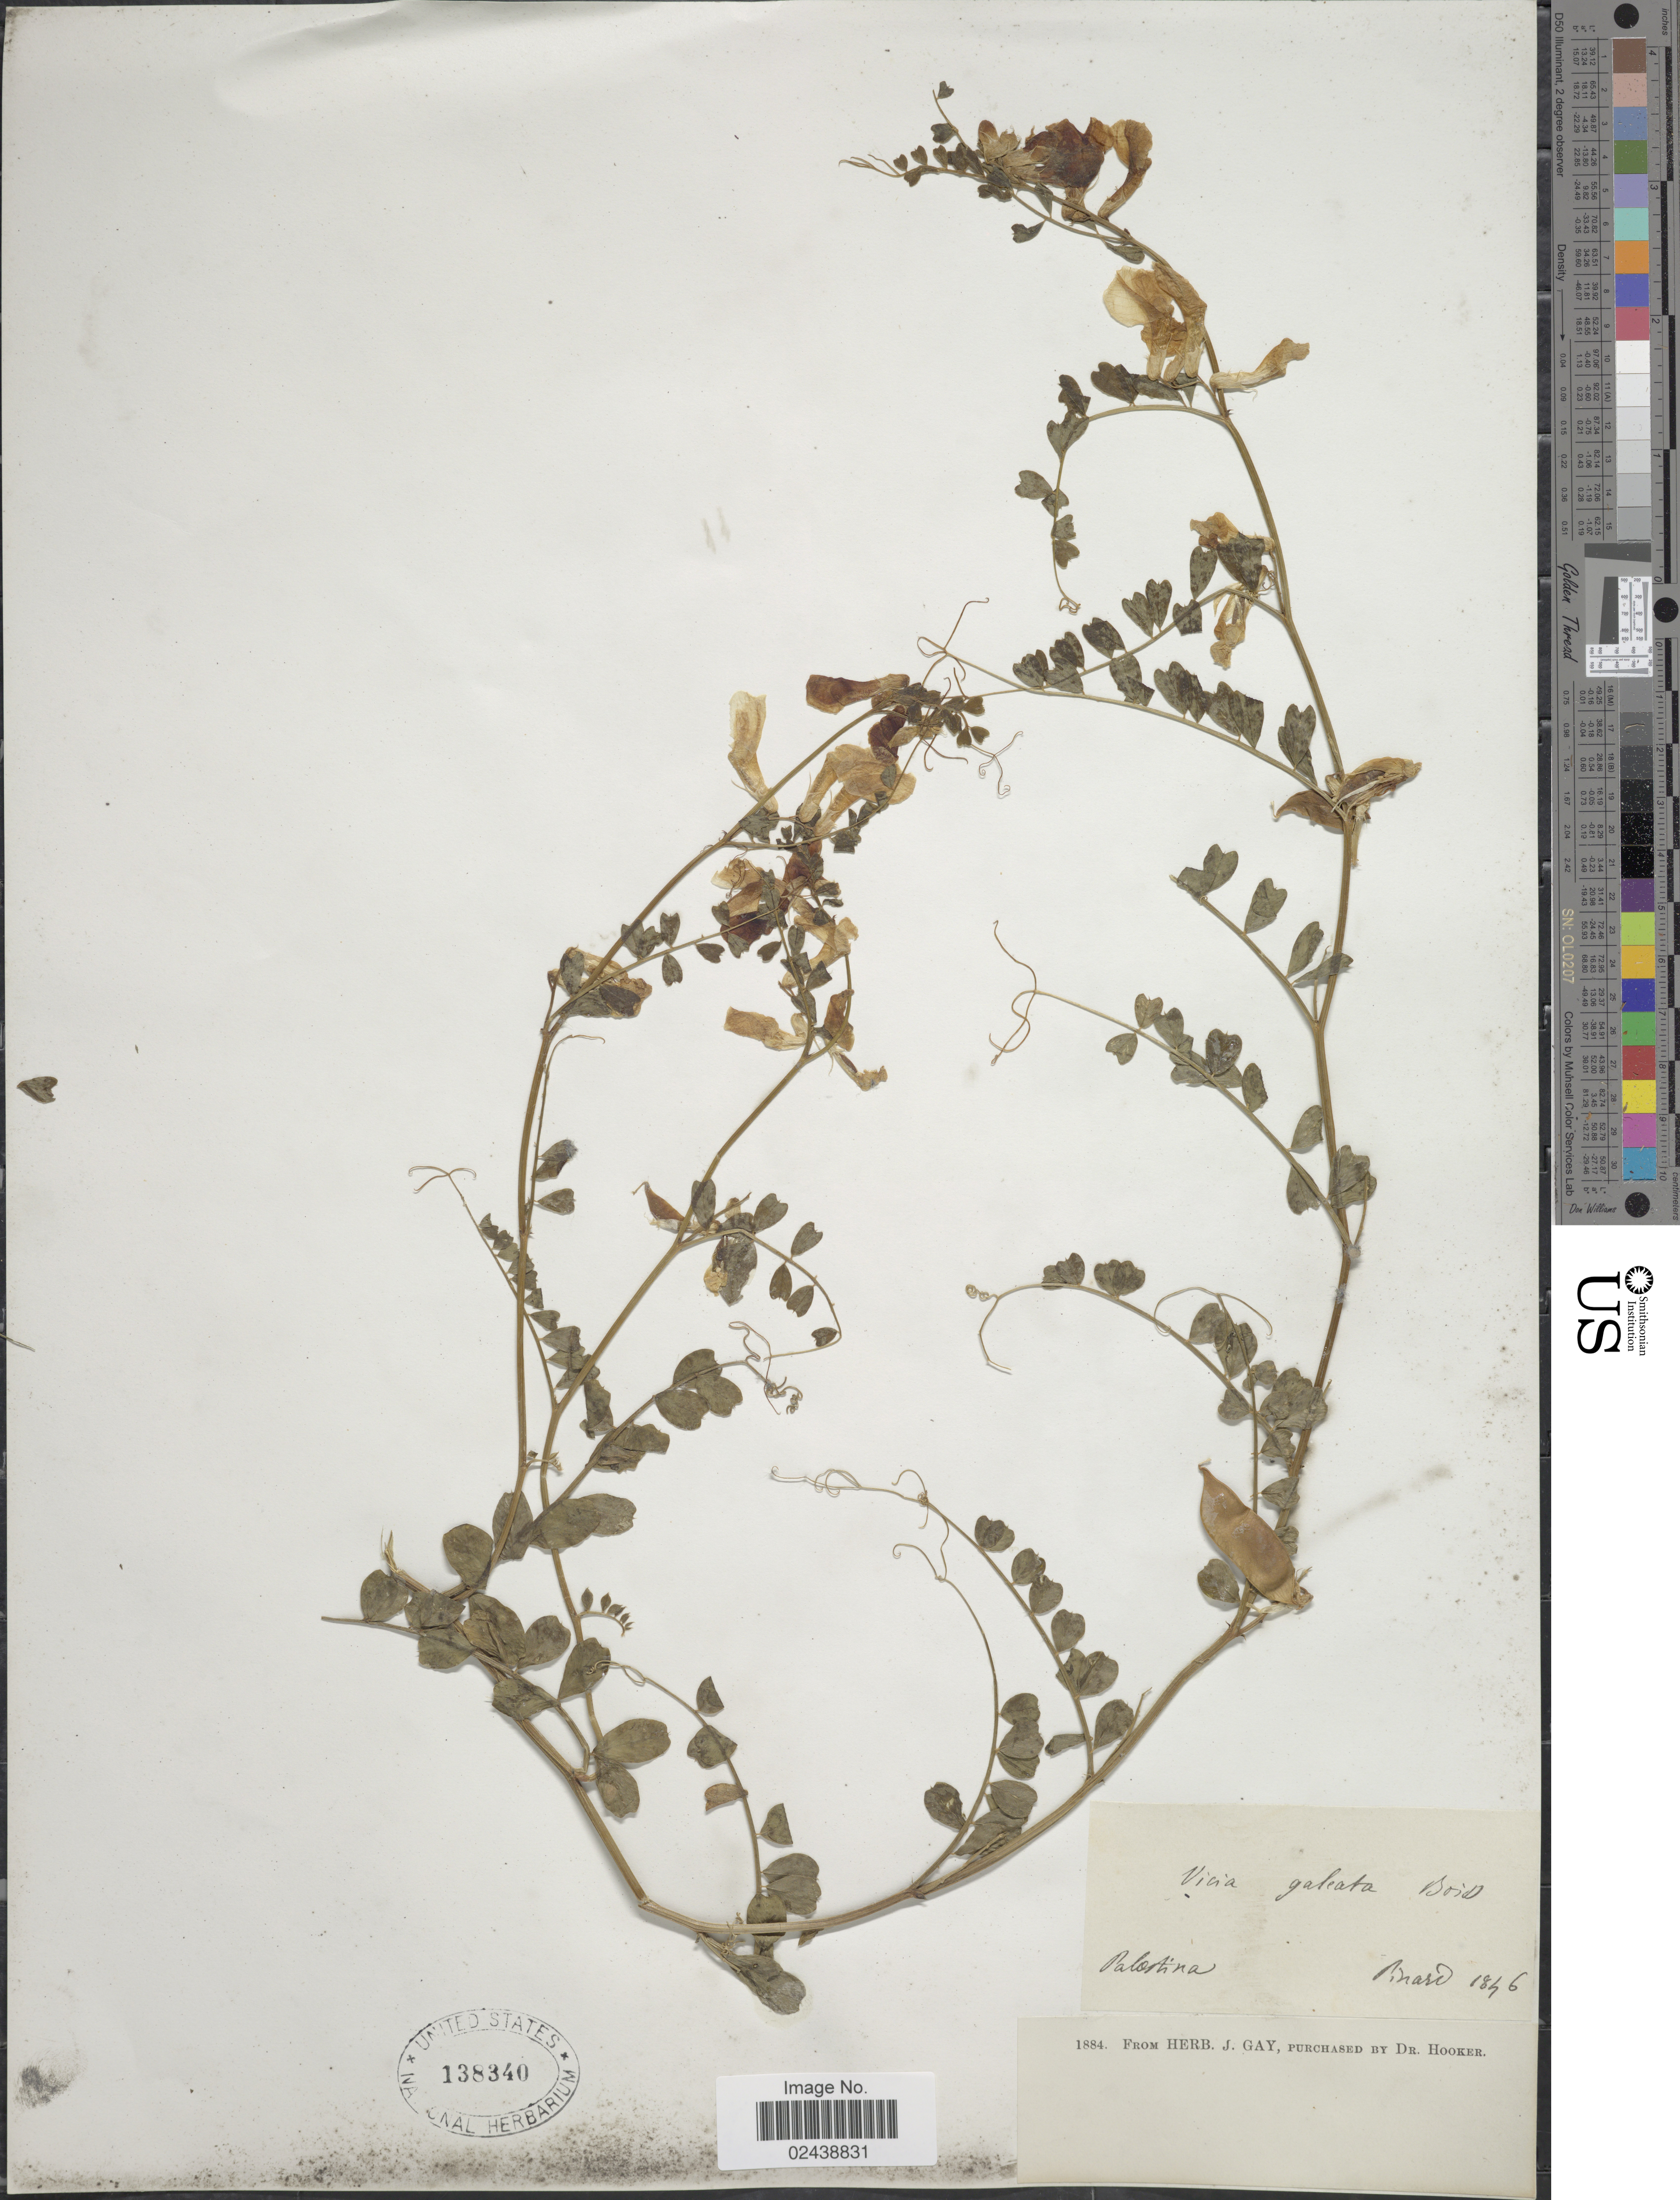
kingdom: Plantae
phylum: Tracheophyta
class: Magnoliopsida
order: Fabales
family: Fabaceae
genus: Vicia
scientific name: Vicia galeata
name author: Boiss.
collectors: -. Pinard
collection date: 1846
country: Israel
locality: Palestina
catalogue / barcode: US 138340